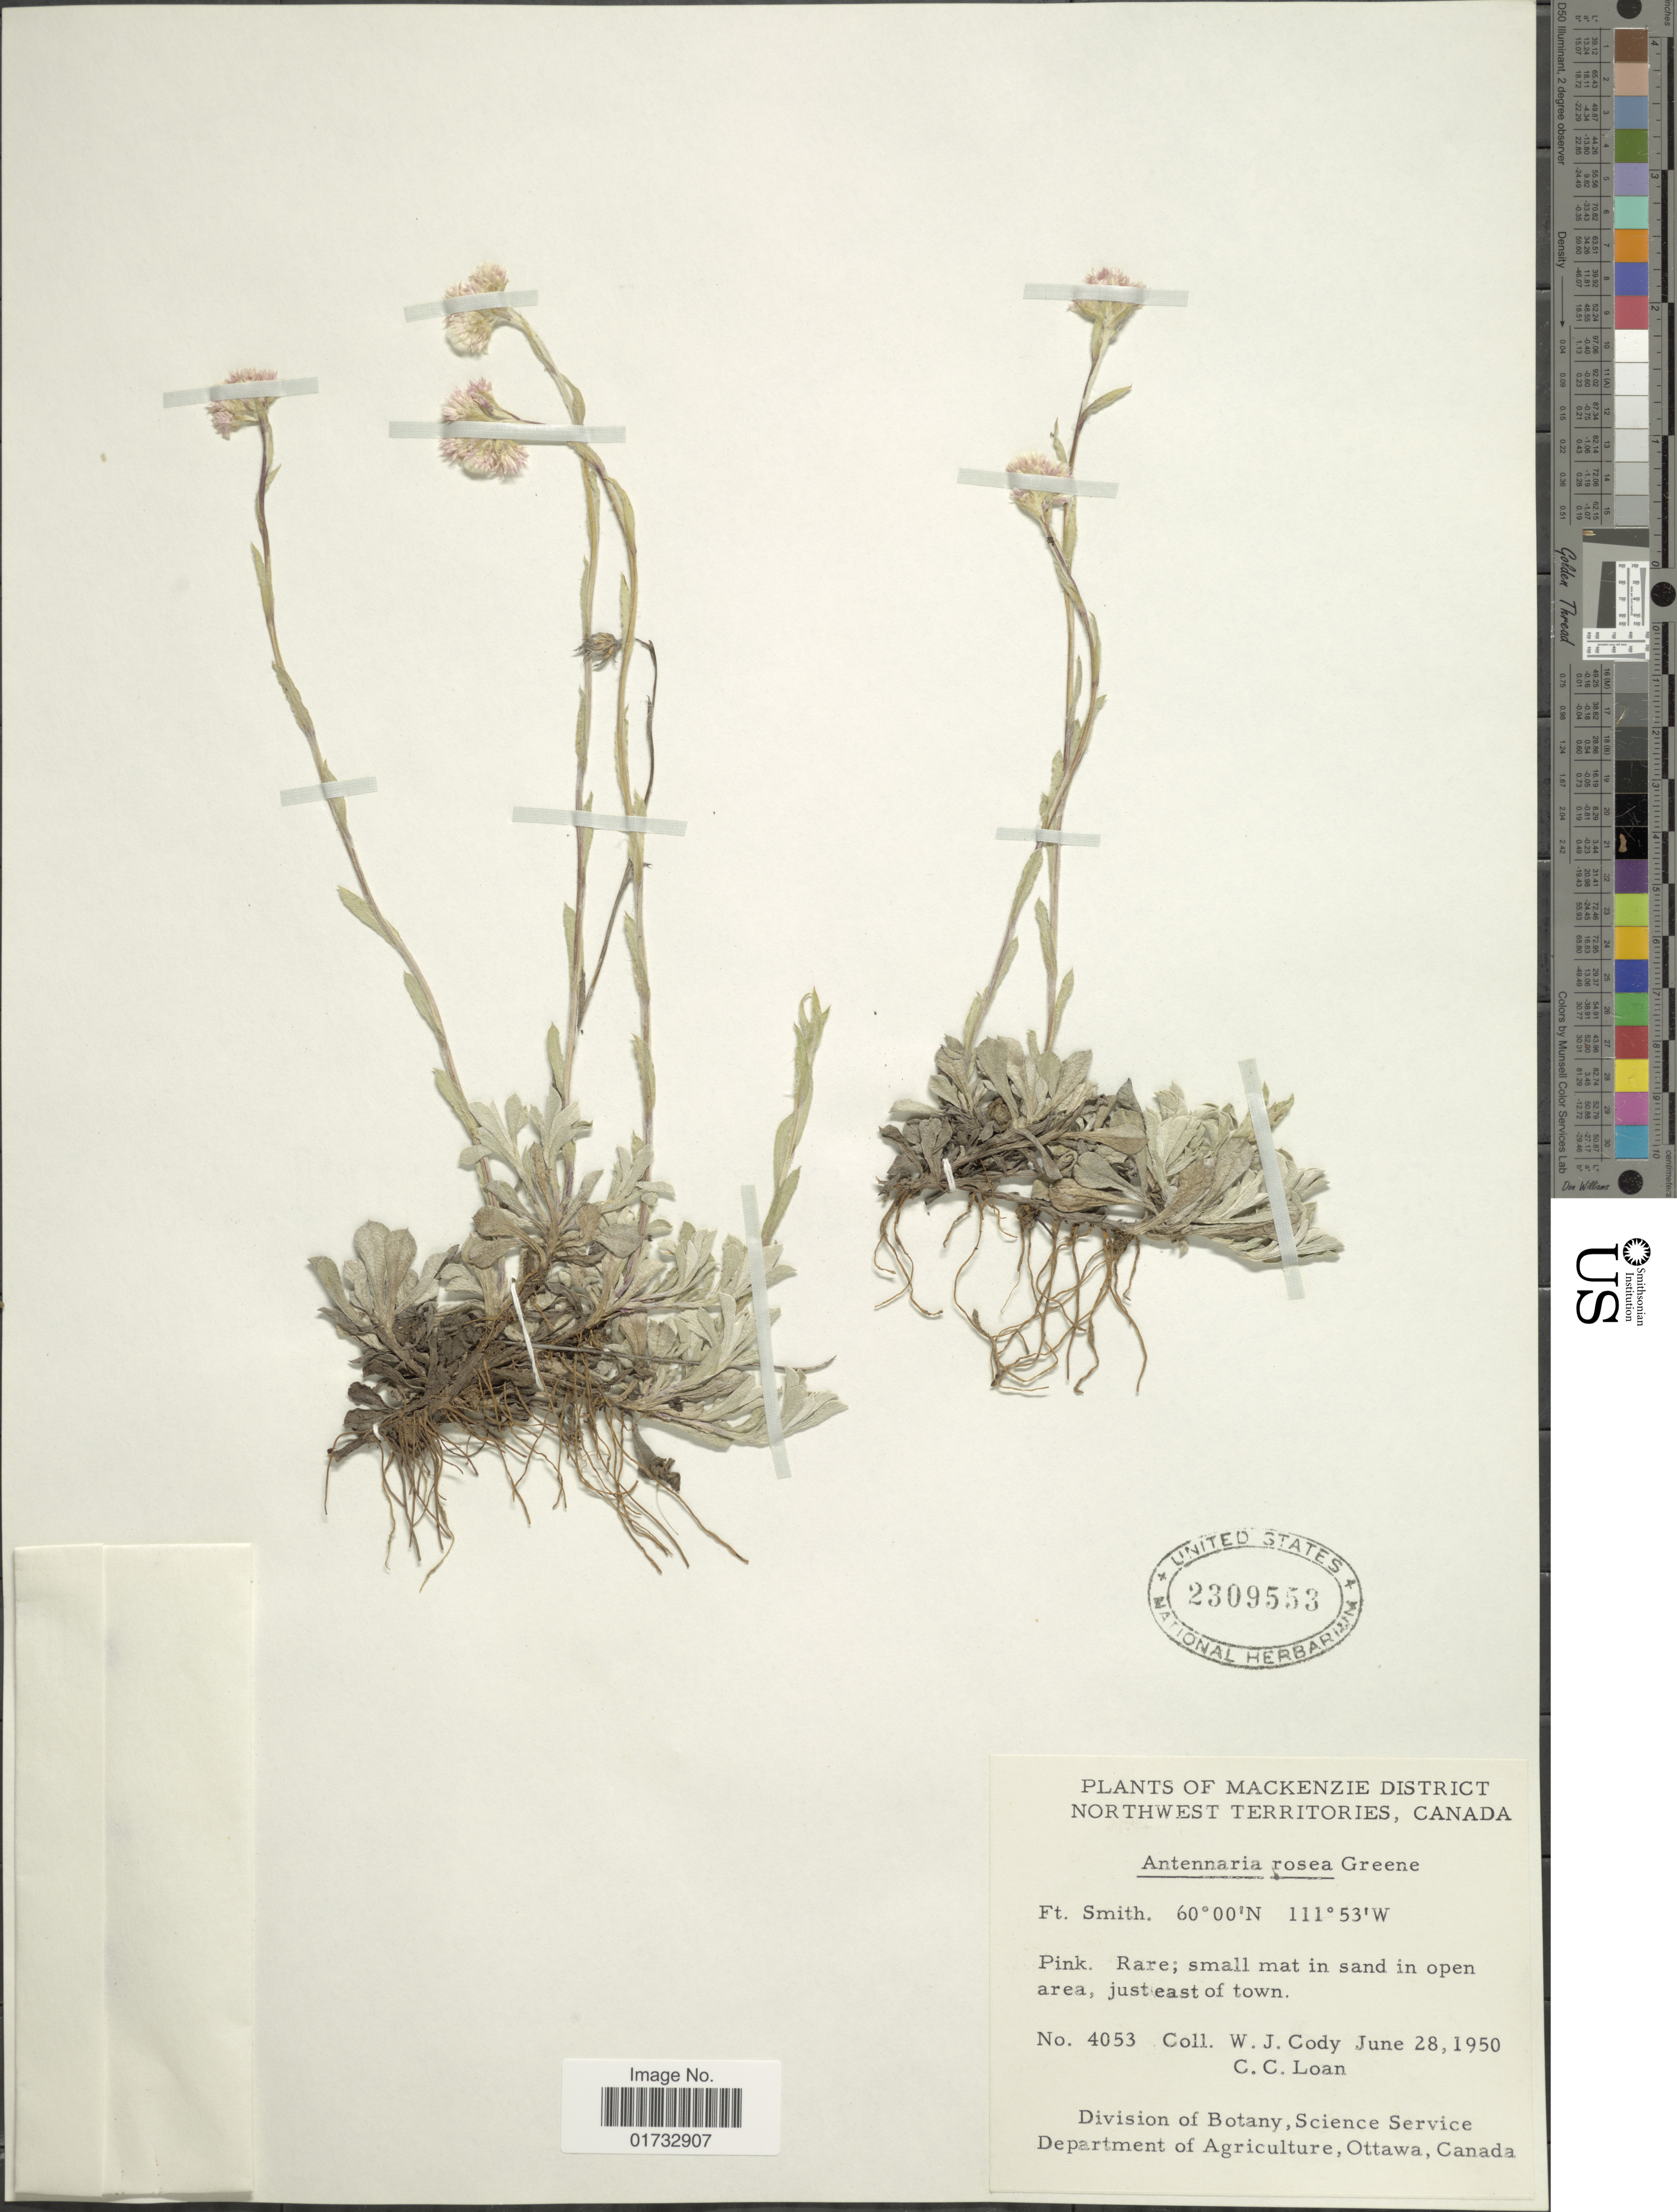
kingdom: Plantae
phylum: Tracheophyta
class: Magnoliopsida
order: Asterales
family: Asteraceae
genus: Antennaria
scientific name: Antennaria rosea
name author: Greene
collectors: W. Cody & C. Loan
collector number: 4053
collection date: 1950-06-28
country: Canada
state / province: Northwest Territories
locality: Mackenzie District: Pink, rare; small mat in sand open area, just east of town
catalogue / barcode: US 2309553